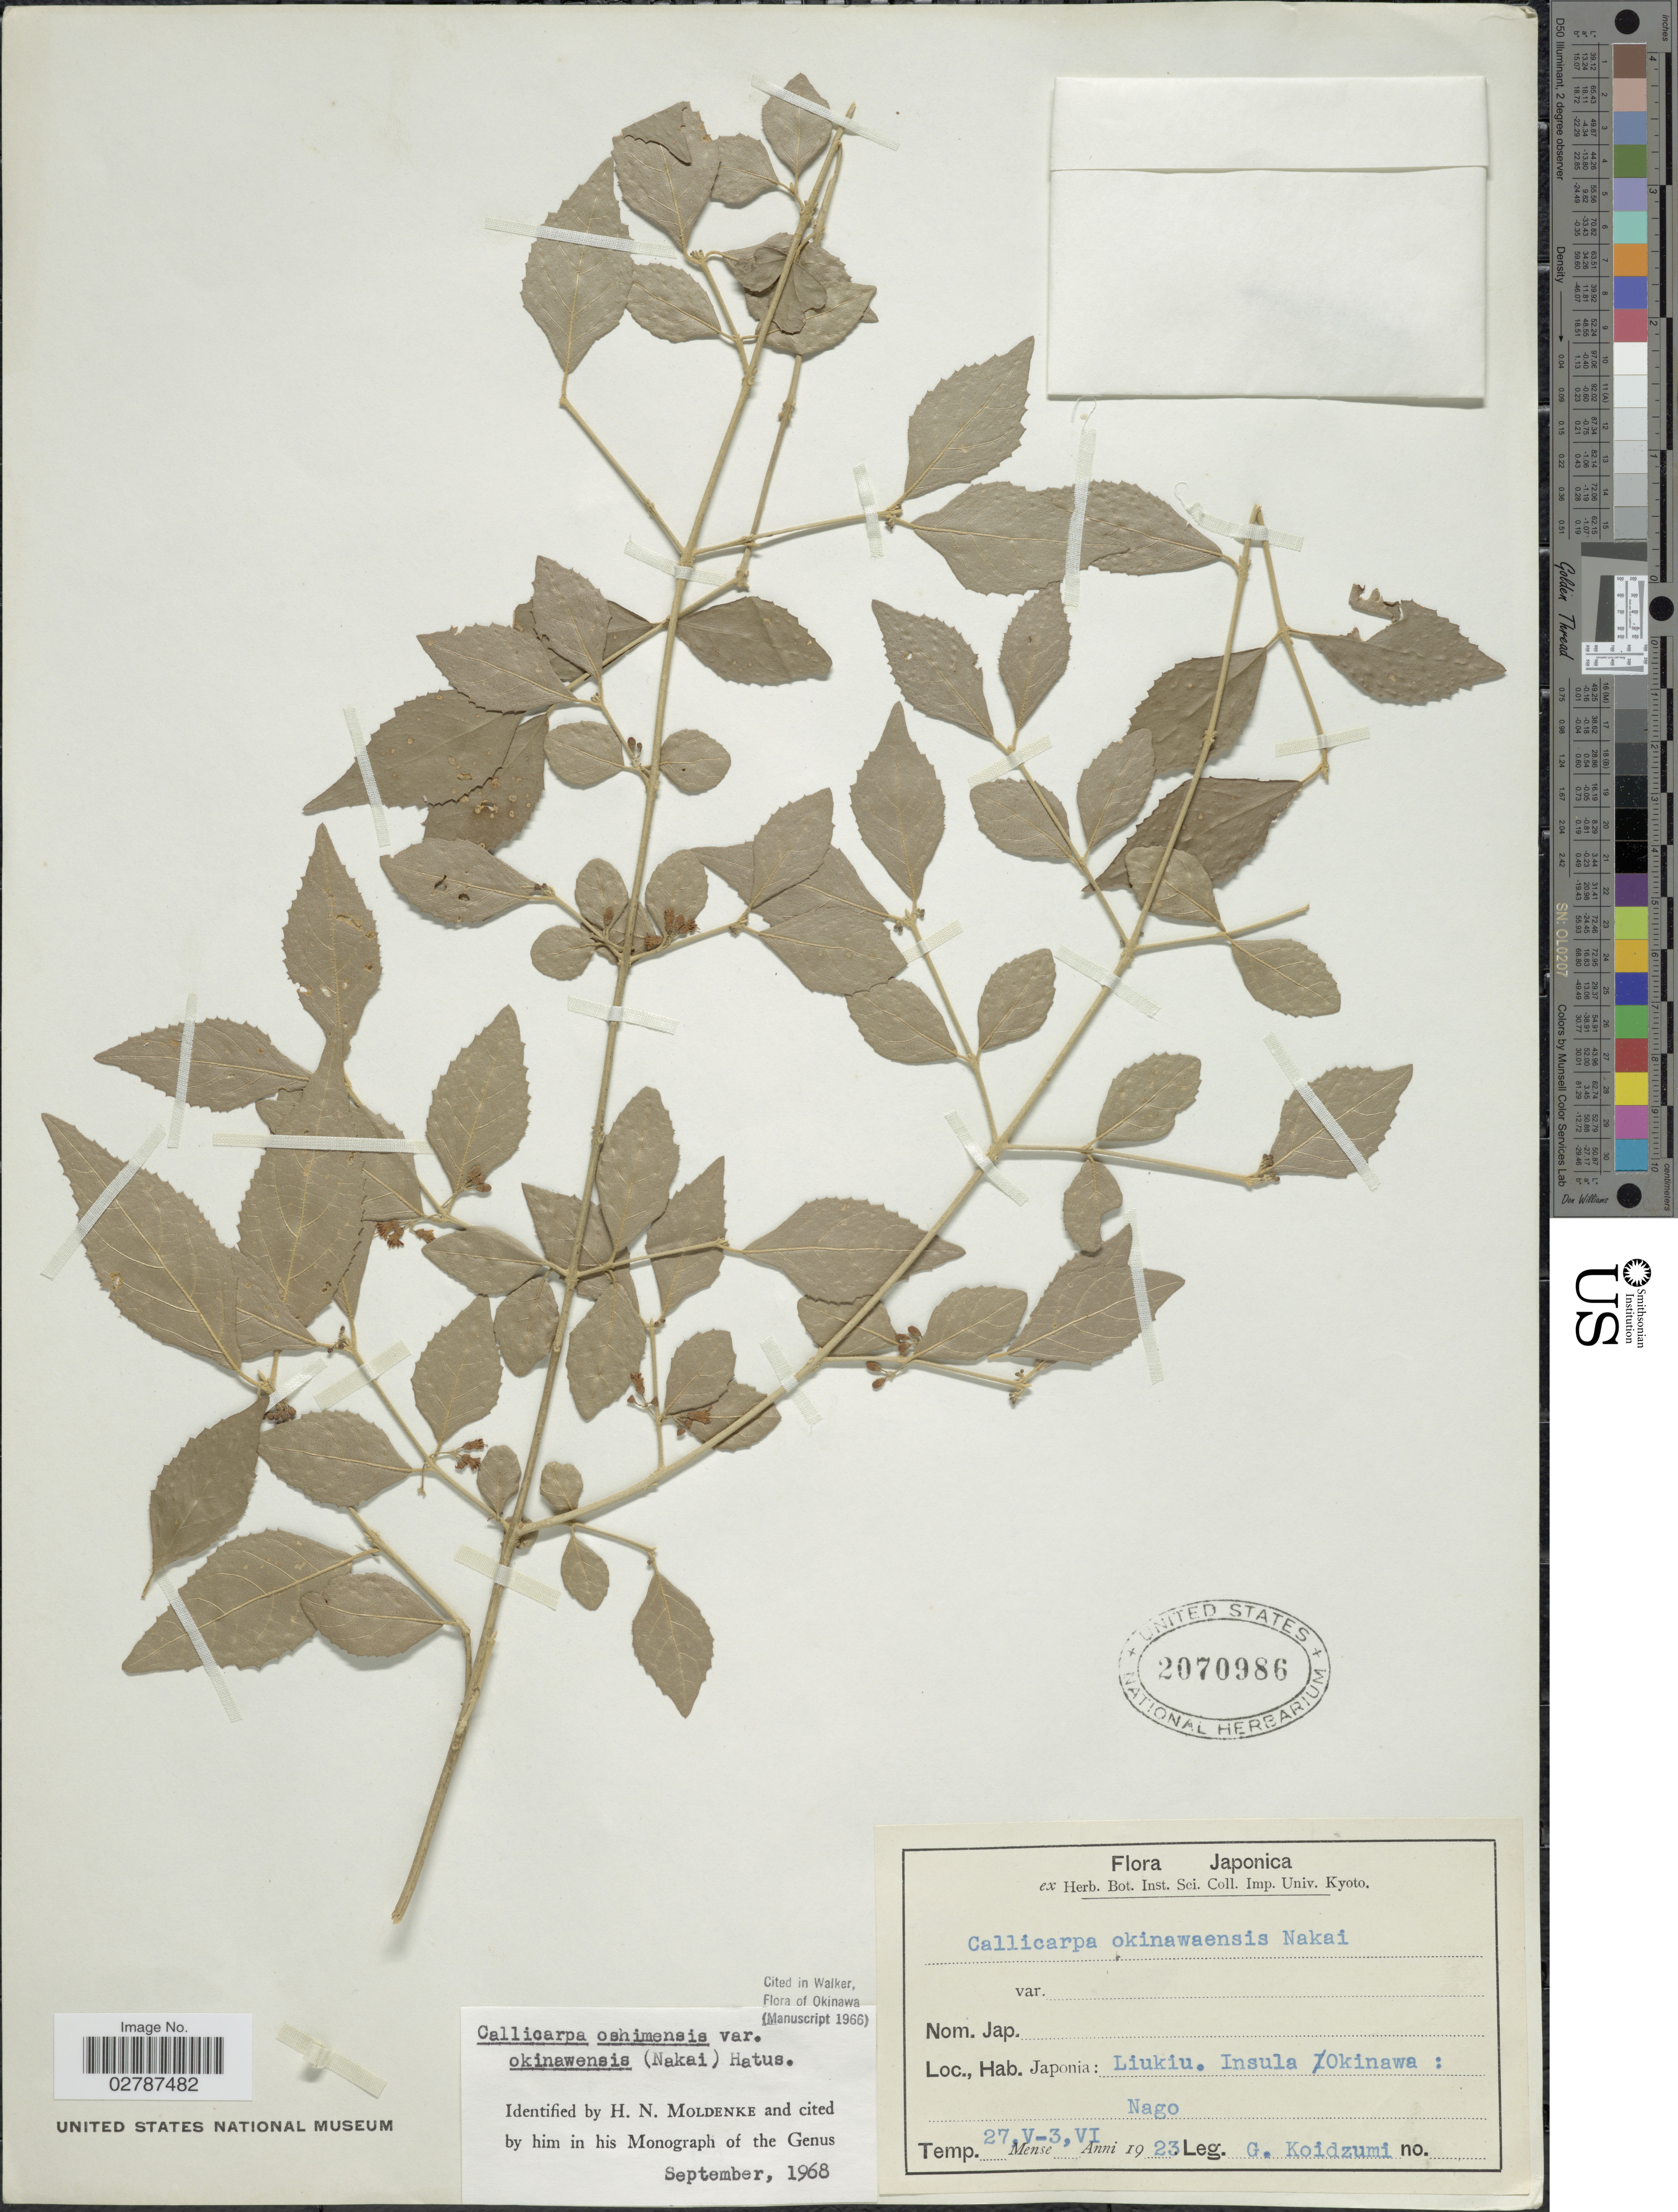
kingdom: Plantae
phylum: Tracheophyta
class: Magnoliopsida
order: Lamiales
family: Lamiaceae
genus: Callicarpa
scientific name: Callicarpa oshimensis var. oshimensis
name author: Hayata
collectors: G. Koidzumi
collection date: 1923-05-27/1923-06-03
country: Japan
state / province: Okinawa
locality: Liukiu. Insula Okinawa: Nago.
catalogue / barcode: US 2070986